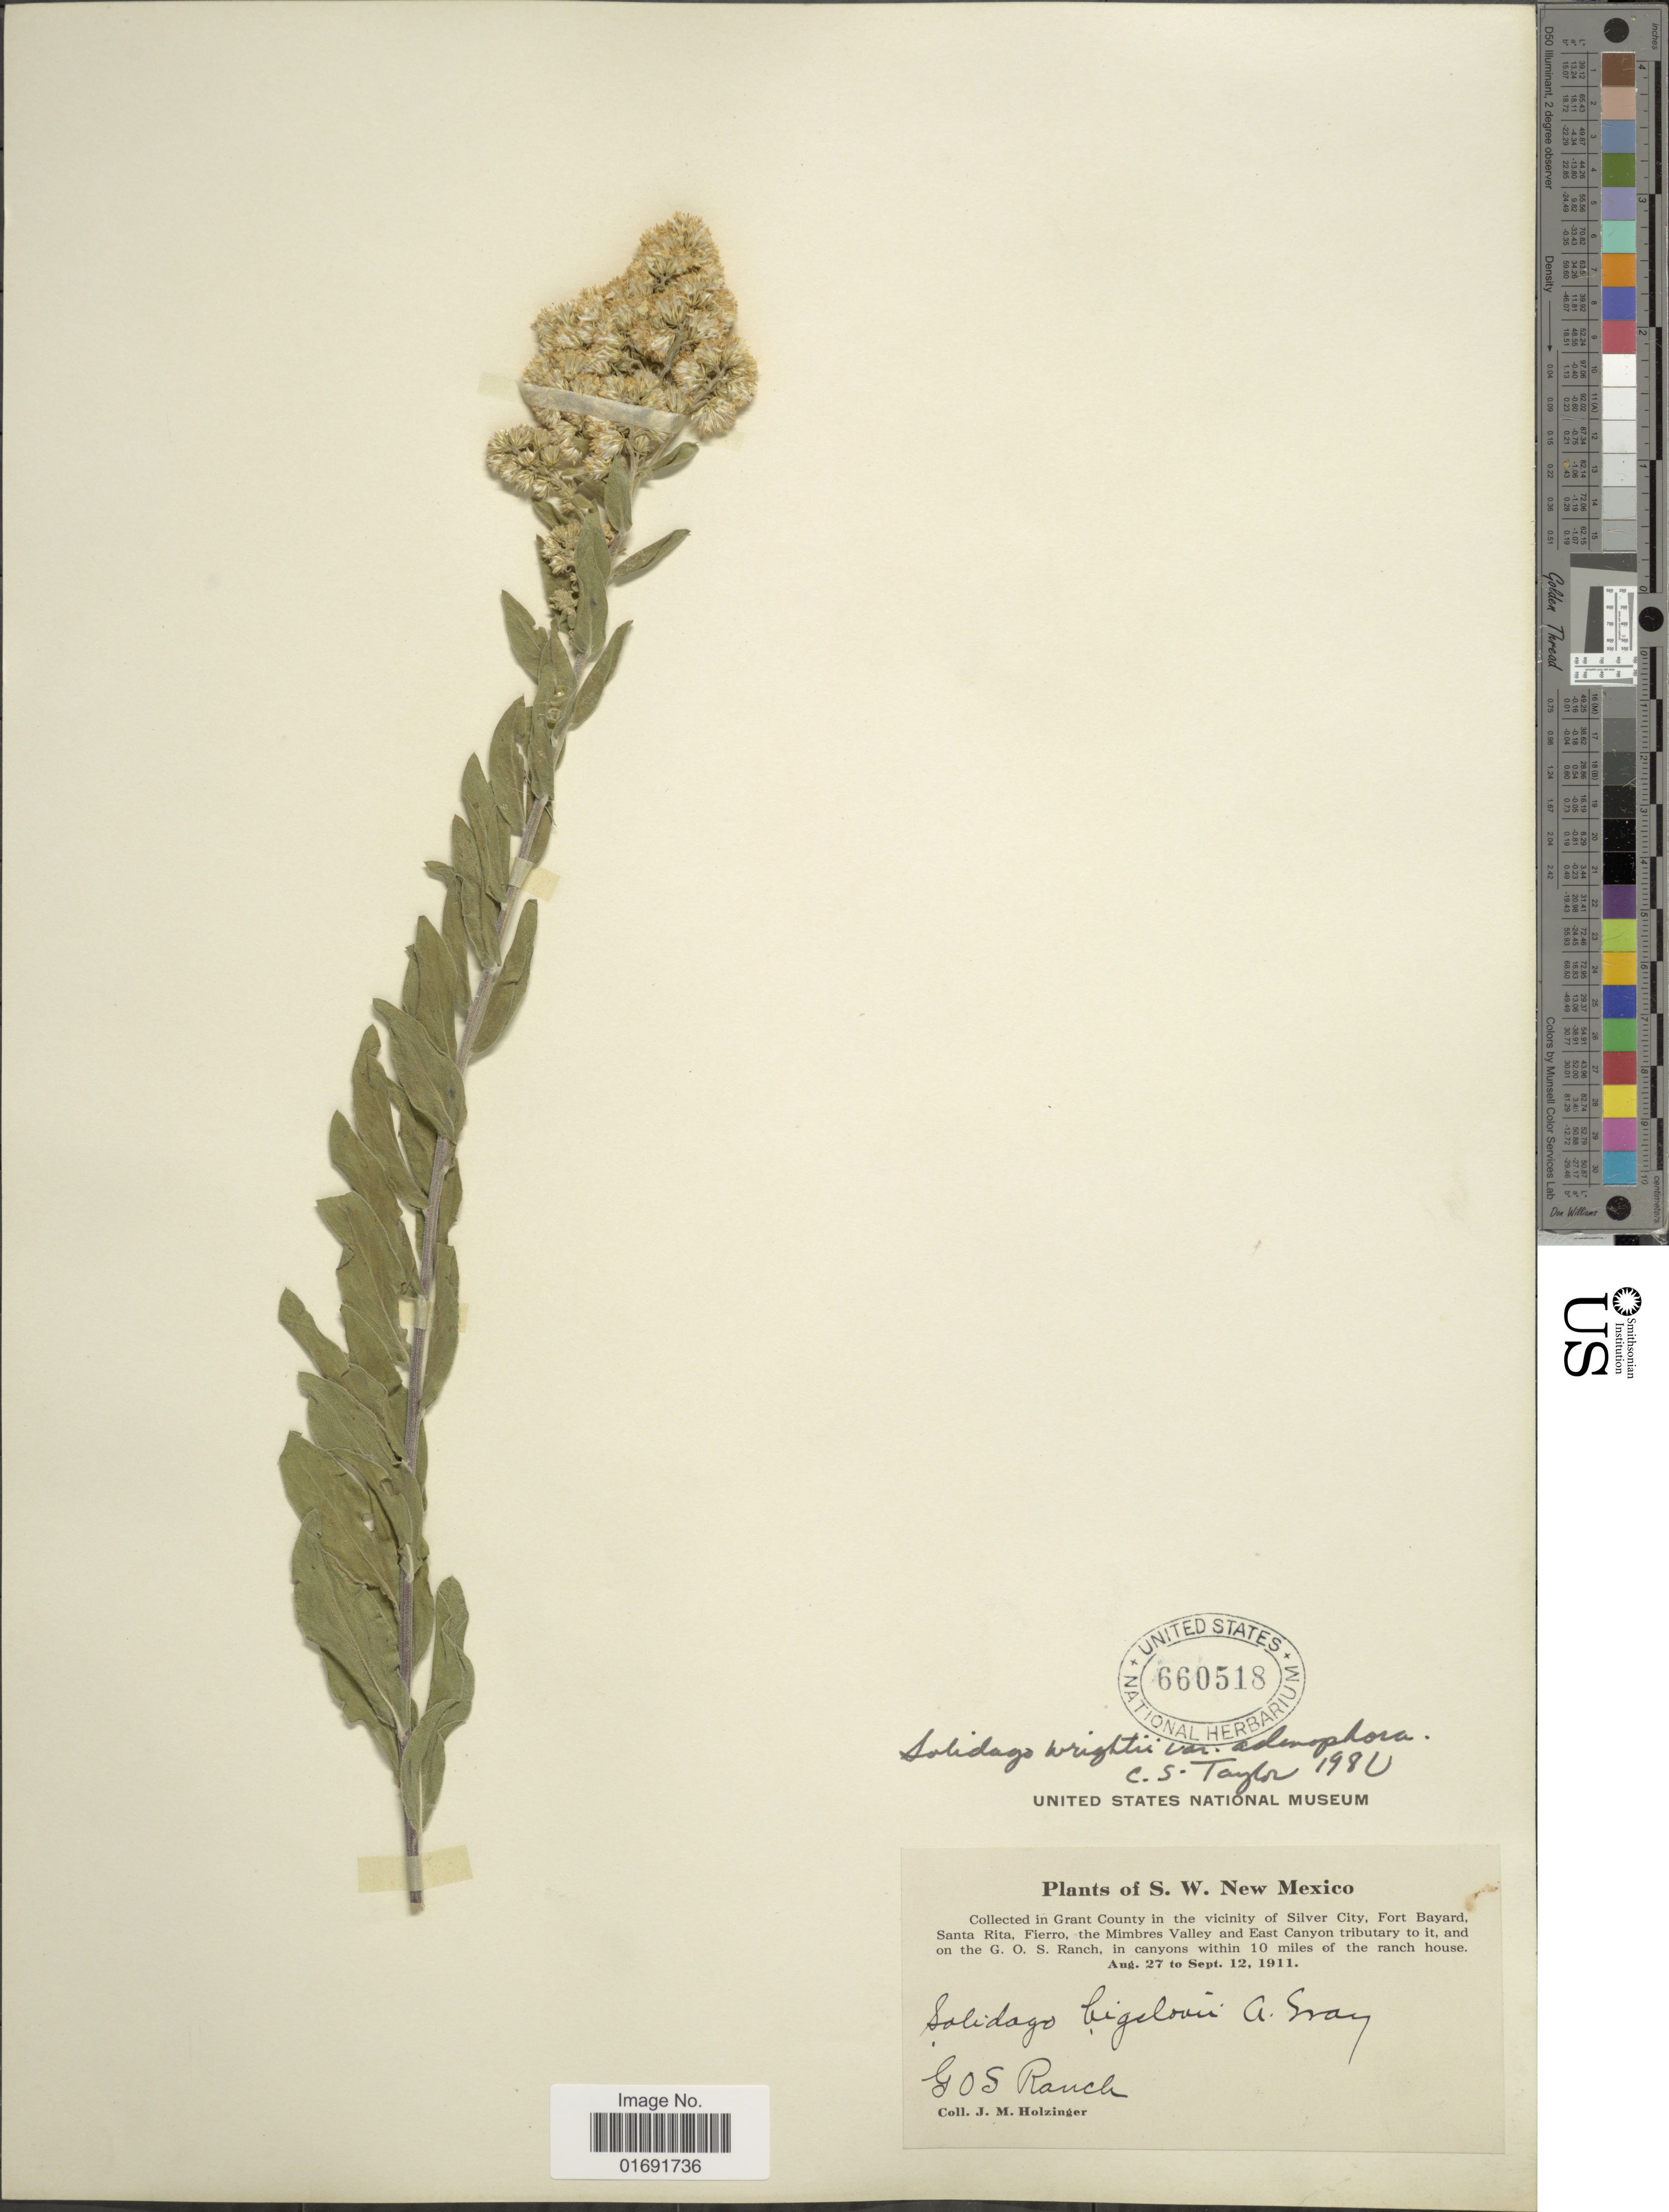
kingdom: Plantae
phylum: Tracheophyta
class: Magnoliopsida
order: Asterales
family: Asteraceae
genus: Solidago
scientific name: Solidago wrightii var. adenophora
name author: S.F. Blake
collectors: J. M. Holzinger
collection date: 1911-08-27/1911-09-12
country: United States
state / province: New Mexico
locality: S. W. New Mexico, Grant County in the vicinity of Silver City, Fort Bayard, Santa Rita, Fierro, the Mimbres Valley and East Canyon tributary to it, and on the G. O. S. Ranch, in canyons within 10 miles of the ranch house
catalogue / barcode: US 660518